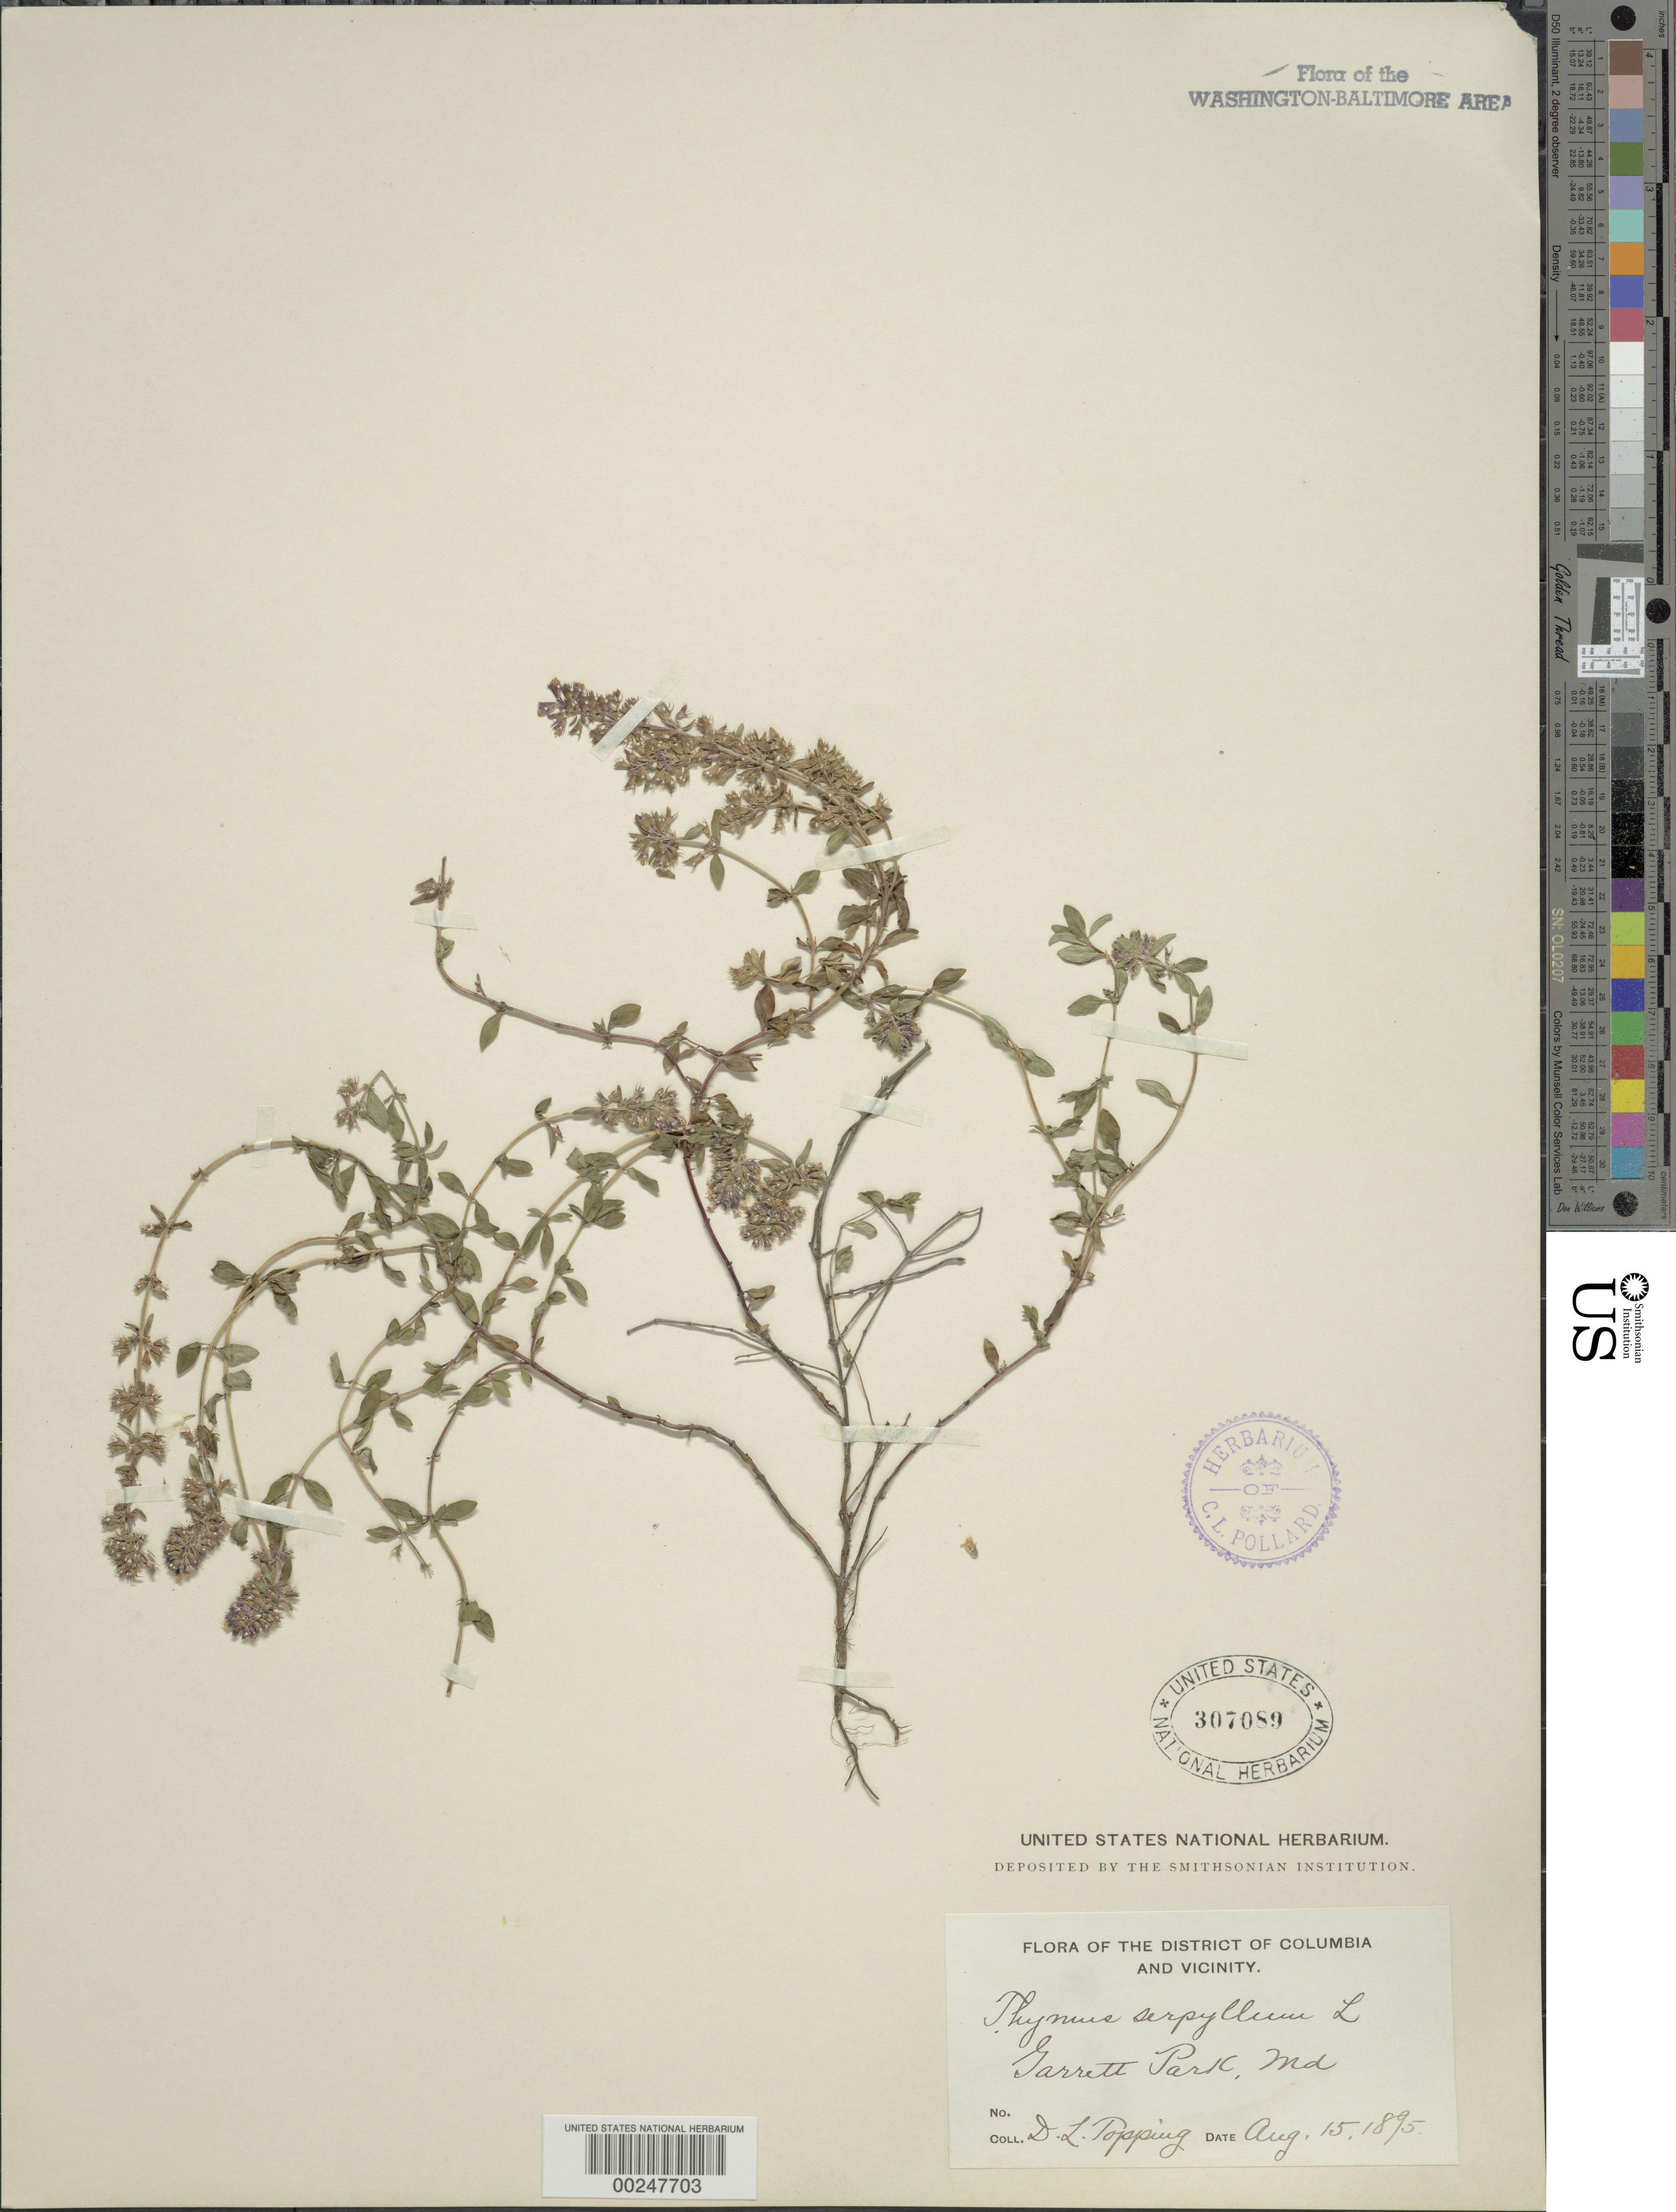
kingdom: Plantae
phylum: Tracheophyta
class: Magnoliopsida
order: Lamiales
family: Lamiaceae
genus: Thymus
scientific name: Thymus serpyllum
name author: L.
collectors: D. L. Topping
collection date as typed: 15 Aug 1895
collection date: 1895-08-15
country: United States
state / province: Maryland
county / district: Anne Arundel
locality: Garrett Park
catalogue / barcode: US 307089